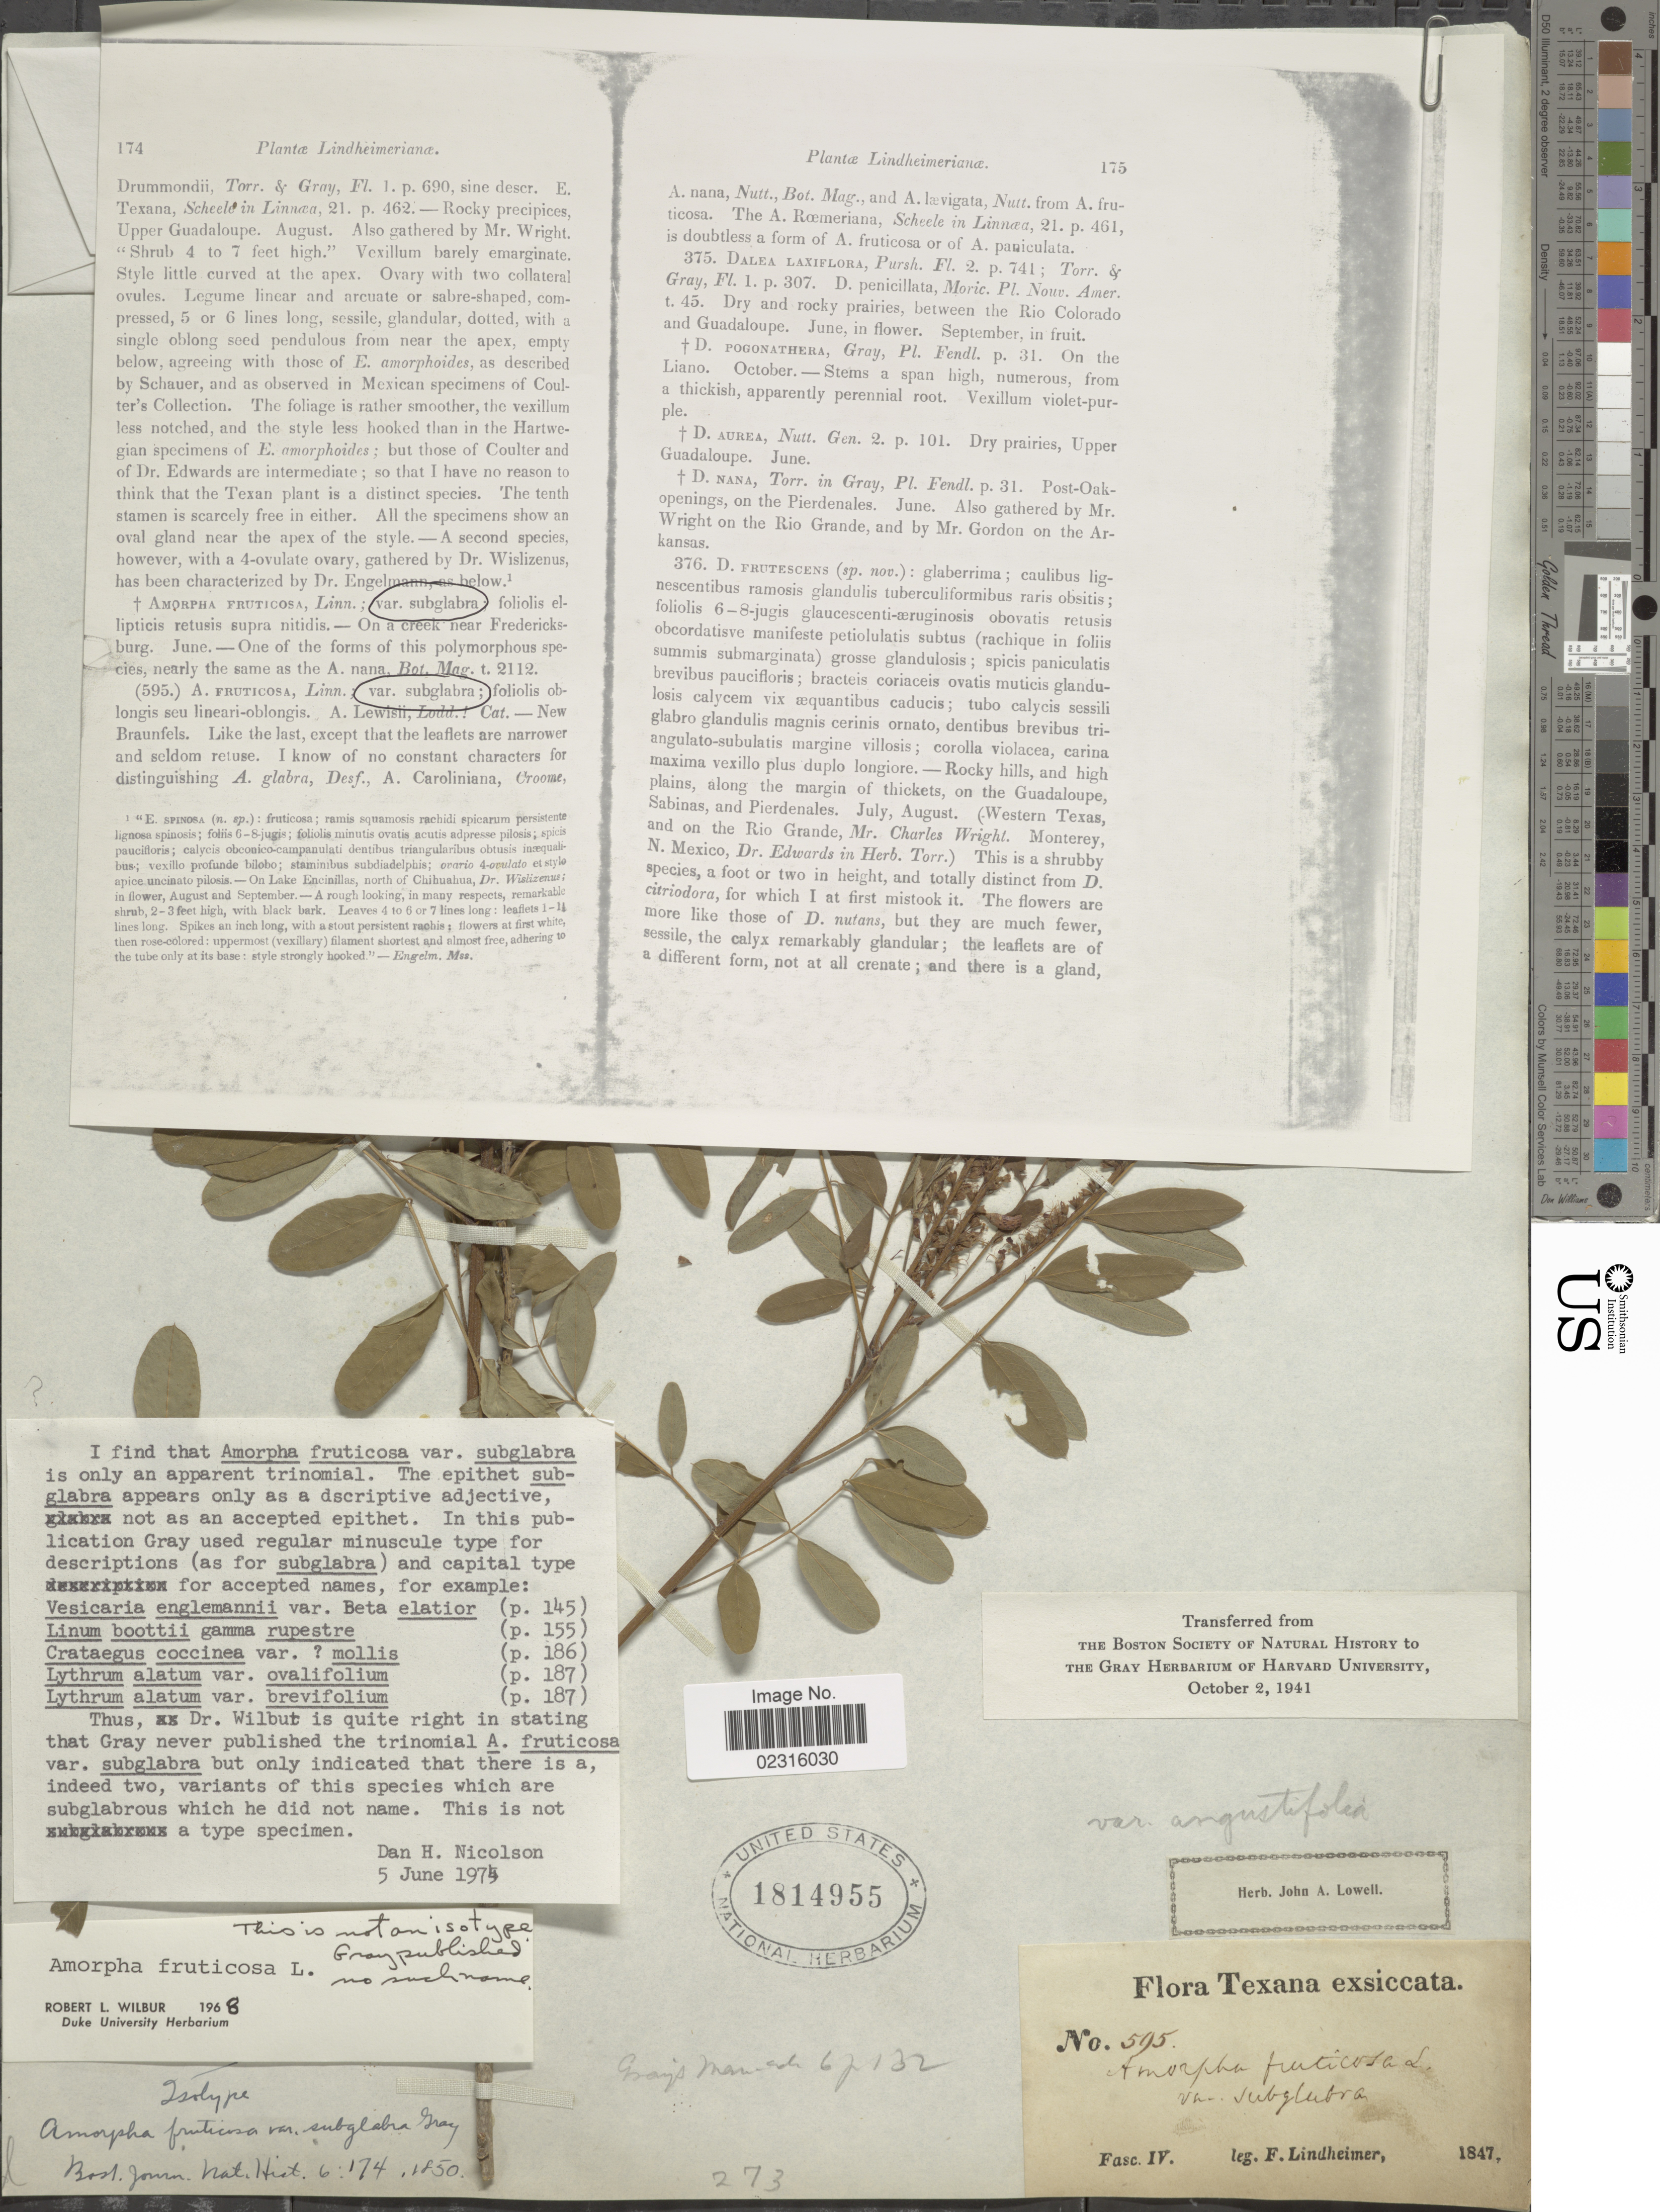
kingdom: Plantae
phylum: Tracheophyta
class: Magnoliopsida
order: Fabales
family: Fabaceae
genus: Amorpha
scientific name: Amorpha fruticosa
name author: L.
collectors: F. Lindheimer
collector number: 595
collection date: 1847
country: United States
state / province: Texas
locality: Texana.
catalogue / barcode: US 1814955